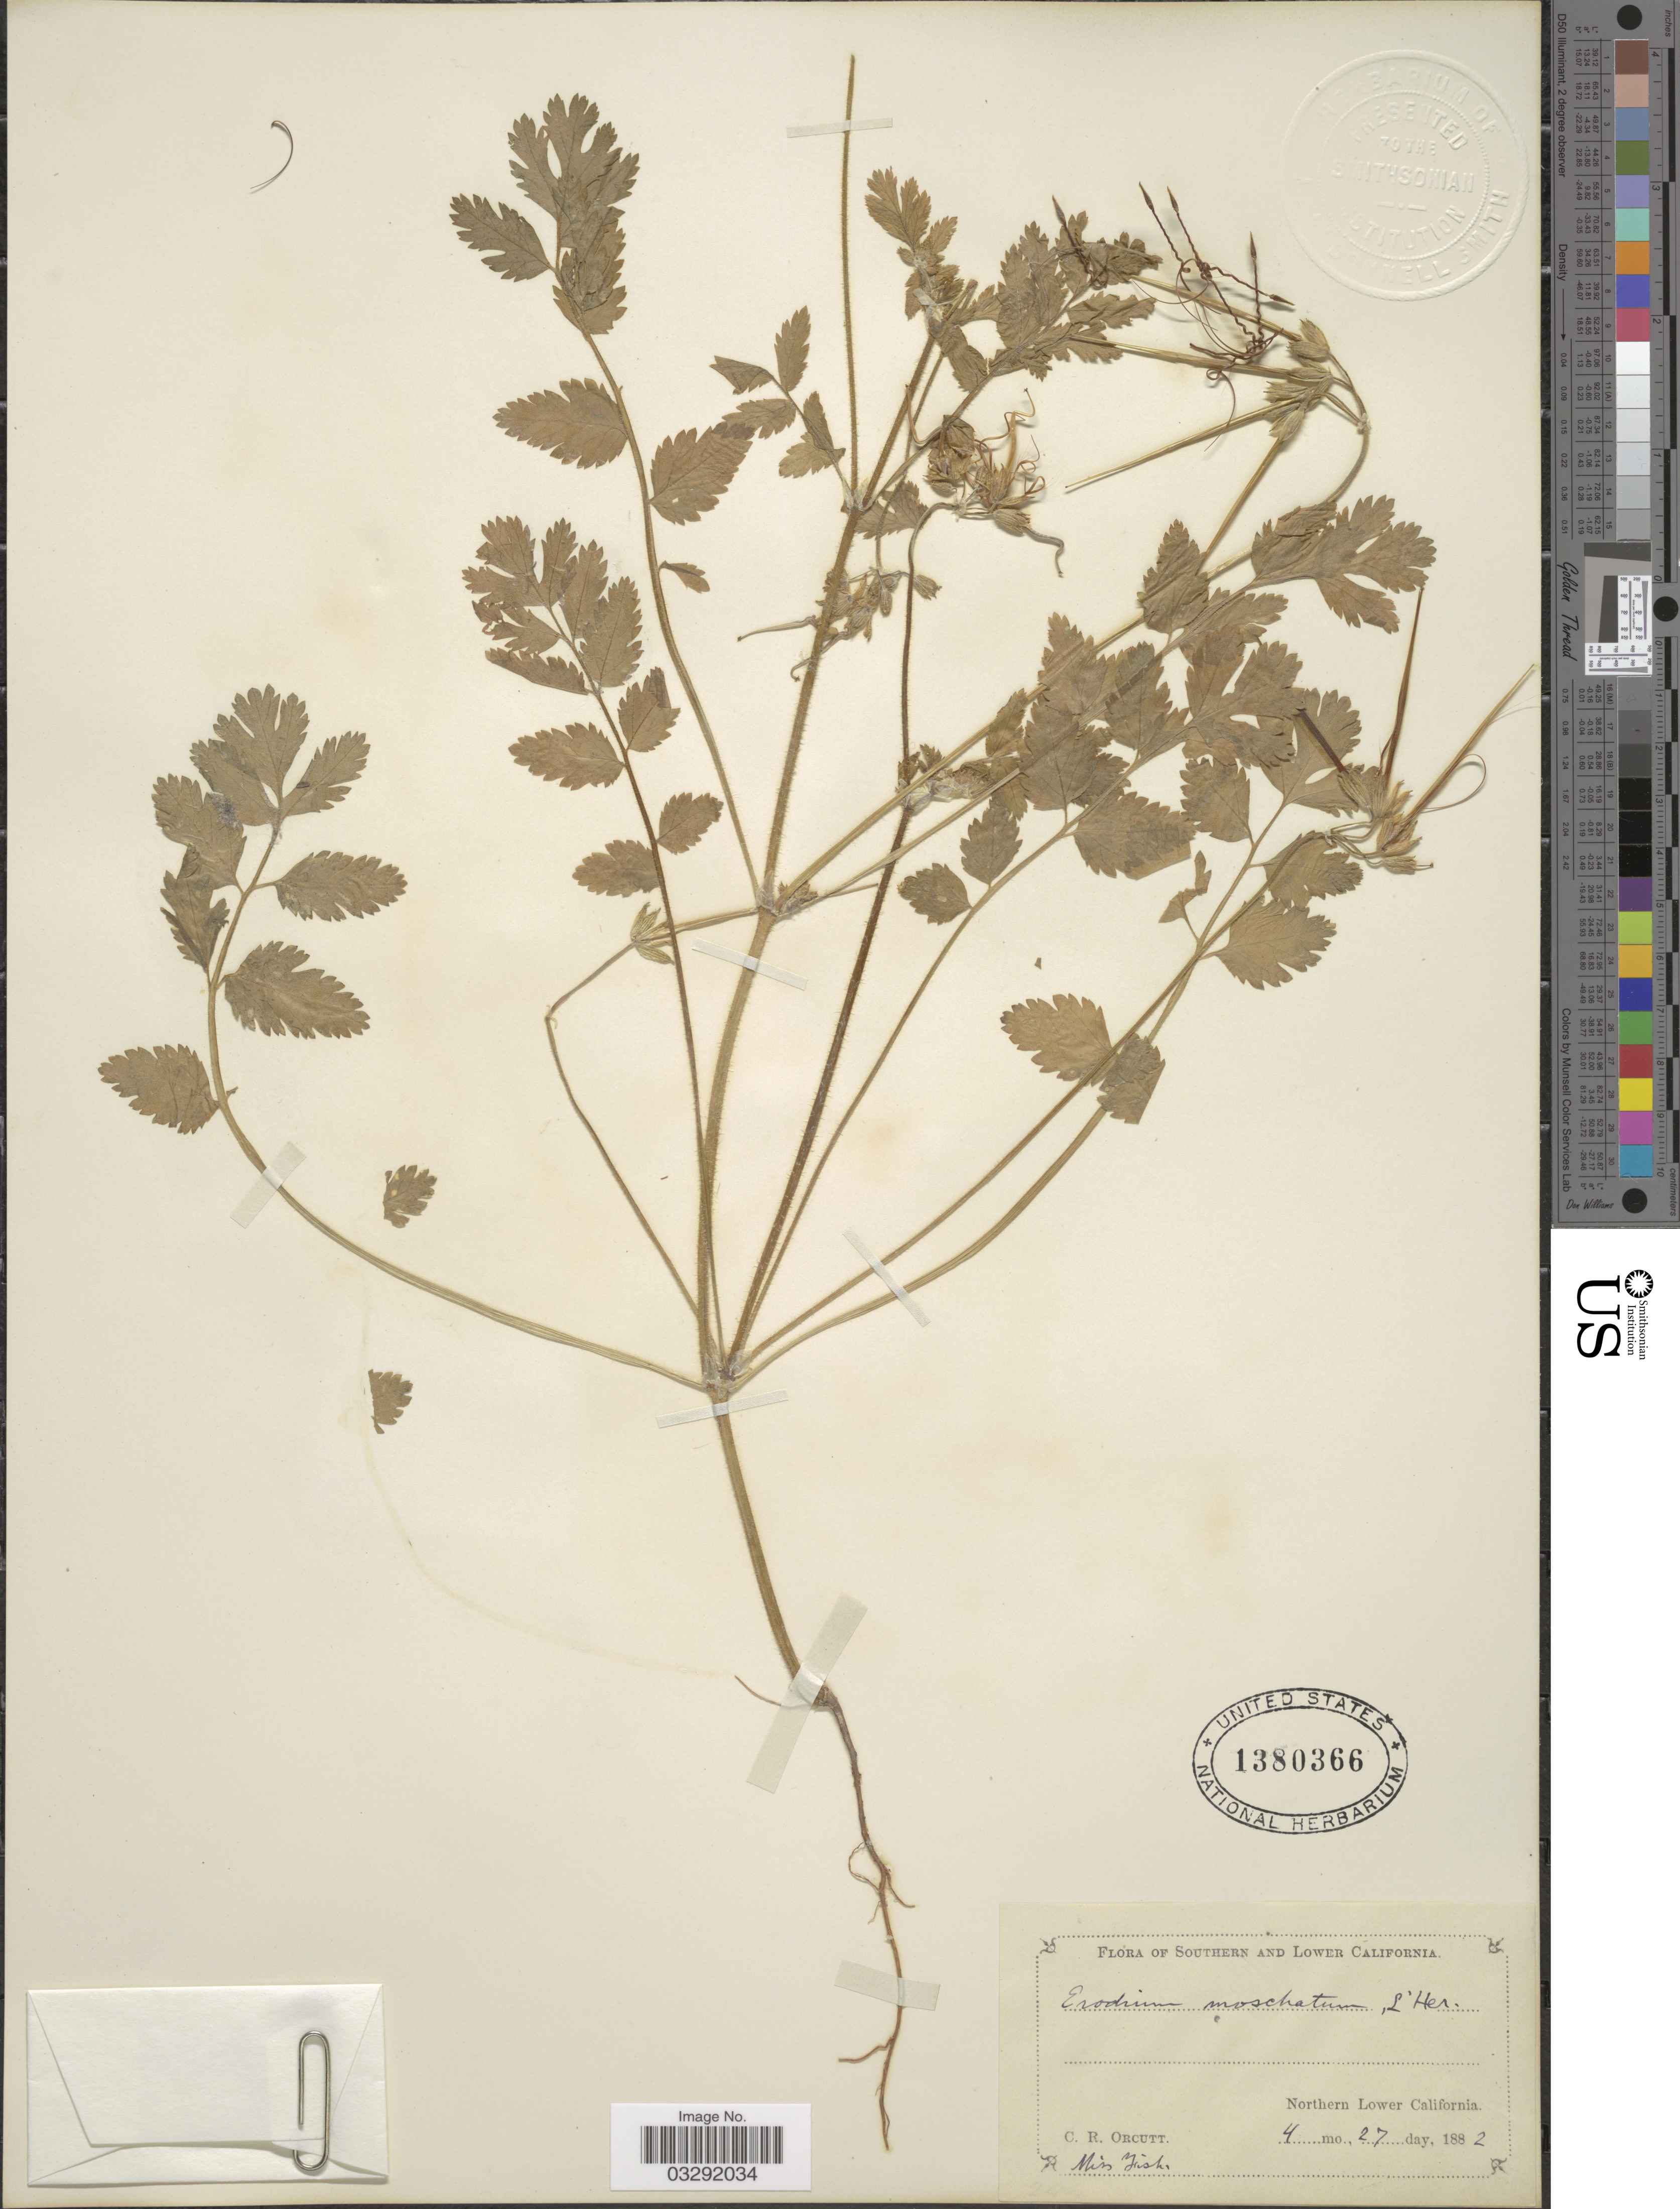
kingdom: Plantae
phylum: Tracheophyta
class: Magnoliopsida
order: Geraniales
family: Geraniaceae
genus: Erodium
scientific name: Erodium moschatum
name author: (L.) L'Hér. ex Aiton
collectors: C. R. Orcutt & Fish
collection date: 1882-04-27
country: Mexico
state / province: Baja California Norte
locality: Lower California. Northern Lower California..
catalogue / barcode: US 1380366